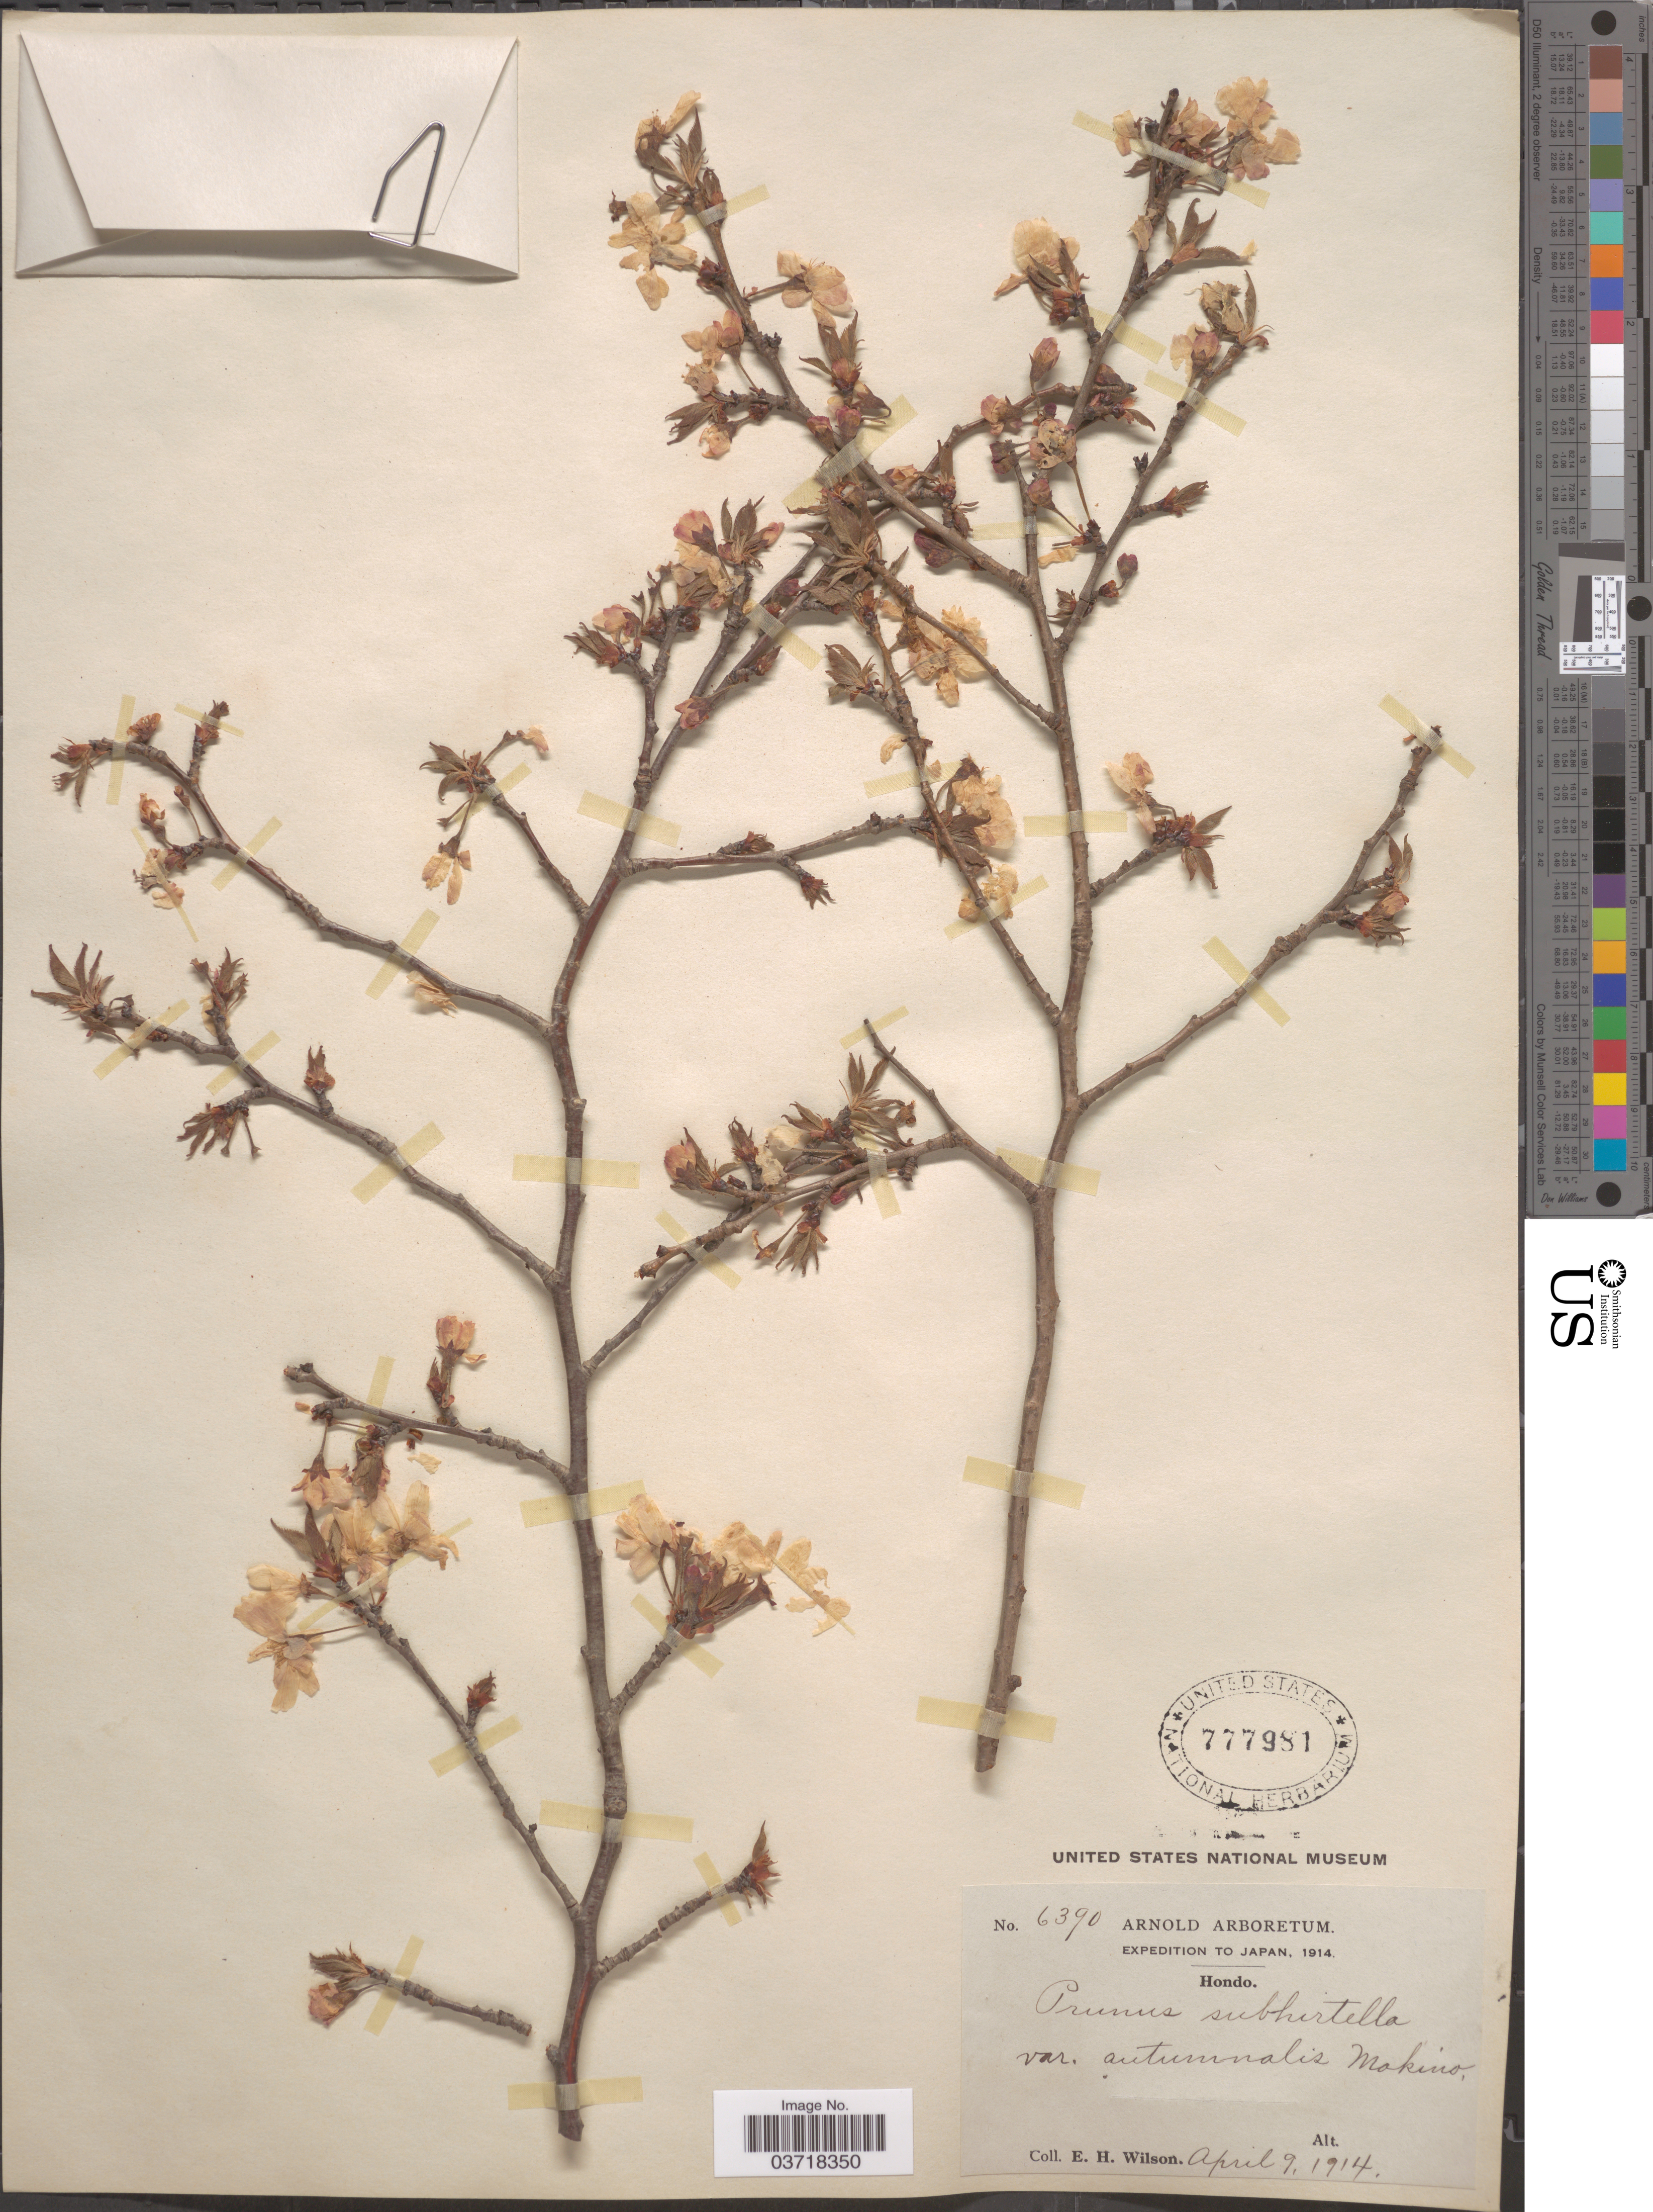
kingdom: Plantae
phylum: Tracheophyta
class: Magnoliopsida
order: Rosales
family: Rosaceae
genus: Prunus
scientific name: Prunus subhirtella var. autumnalis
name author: Makino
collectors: E. Wilson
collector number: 6390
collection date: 1914-04-09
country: Japan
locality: Hondo.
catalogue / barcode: US 777981